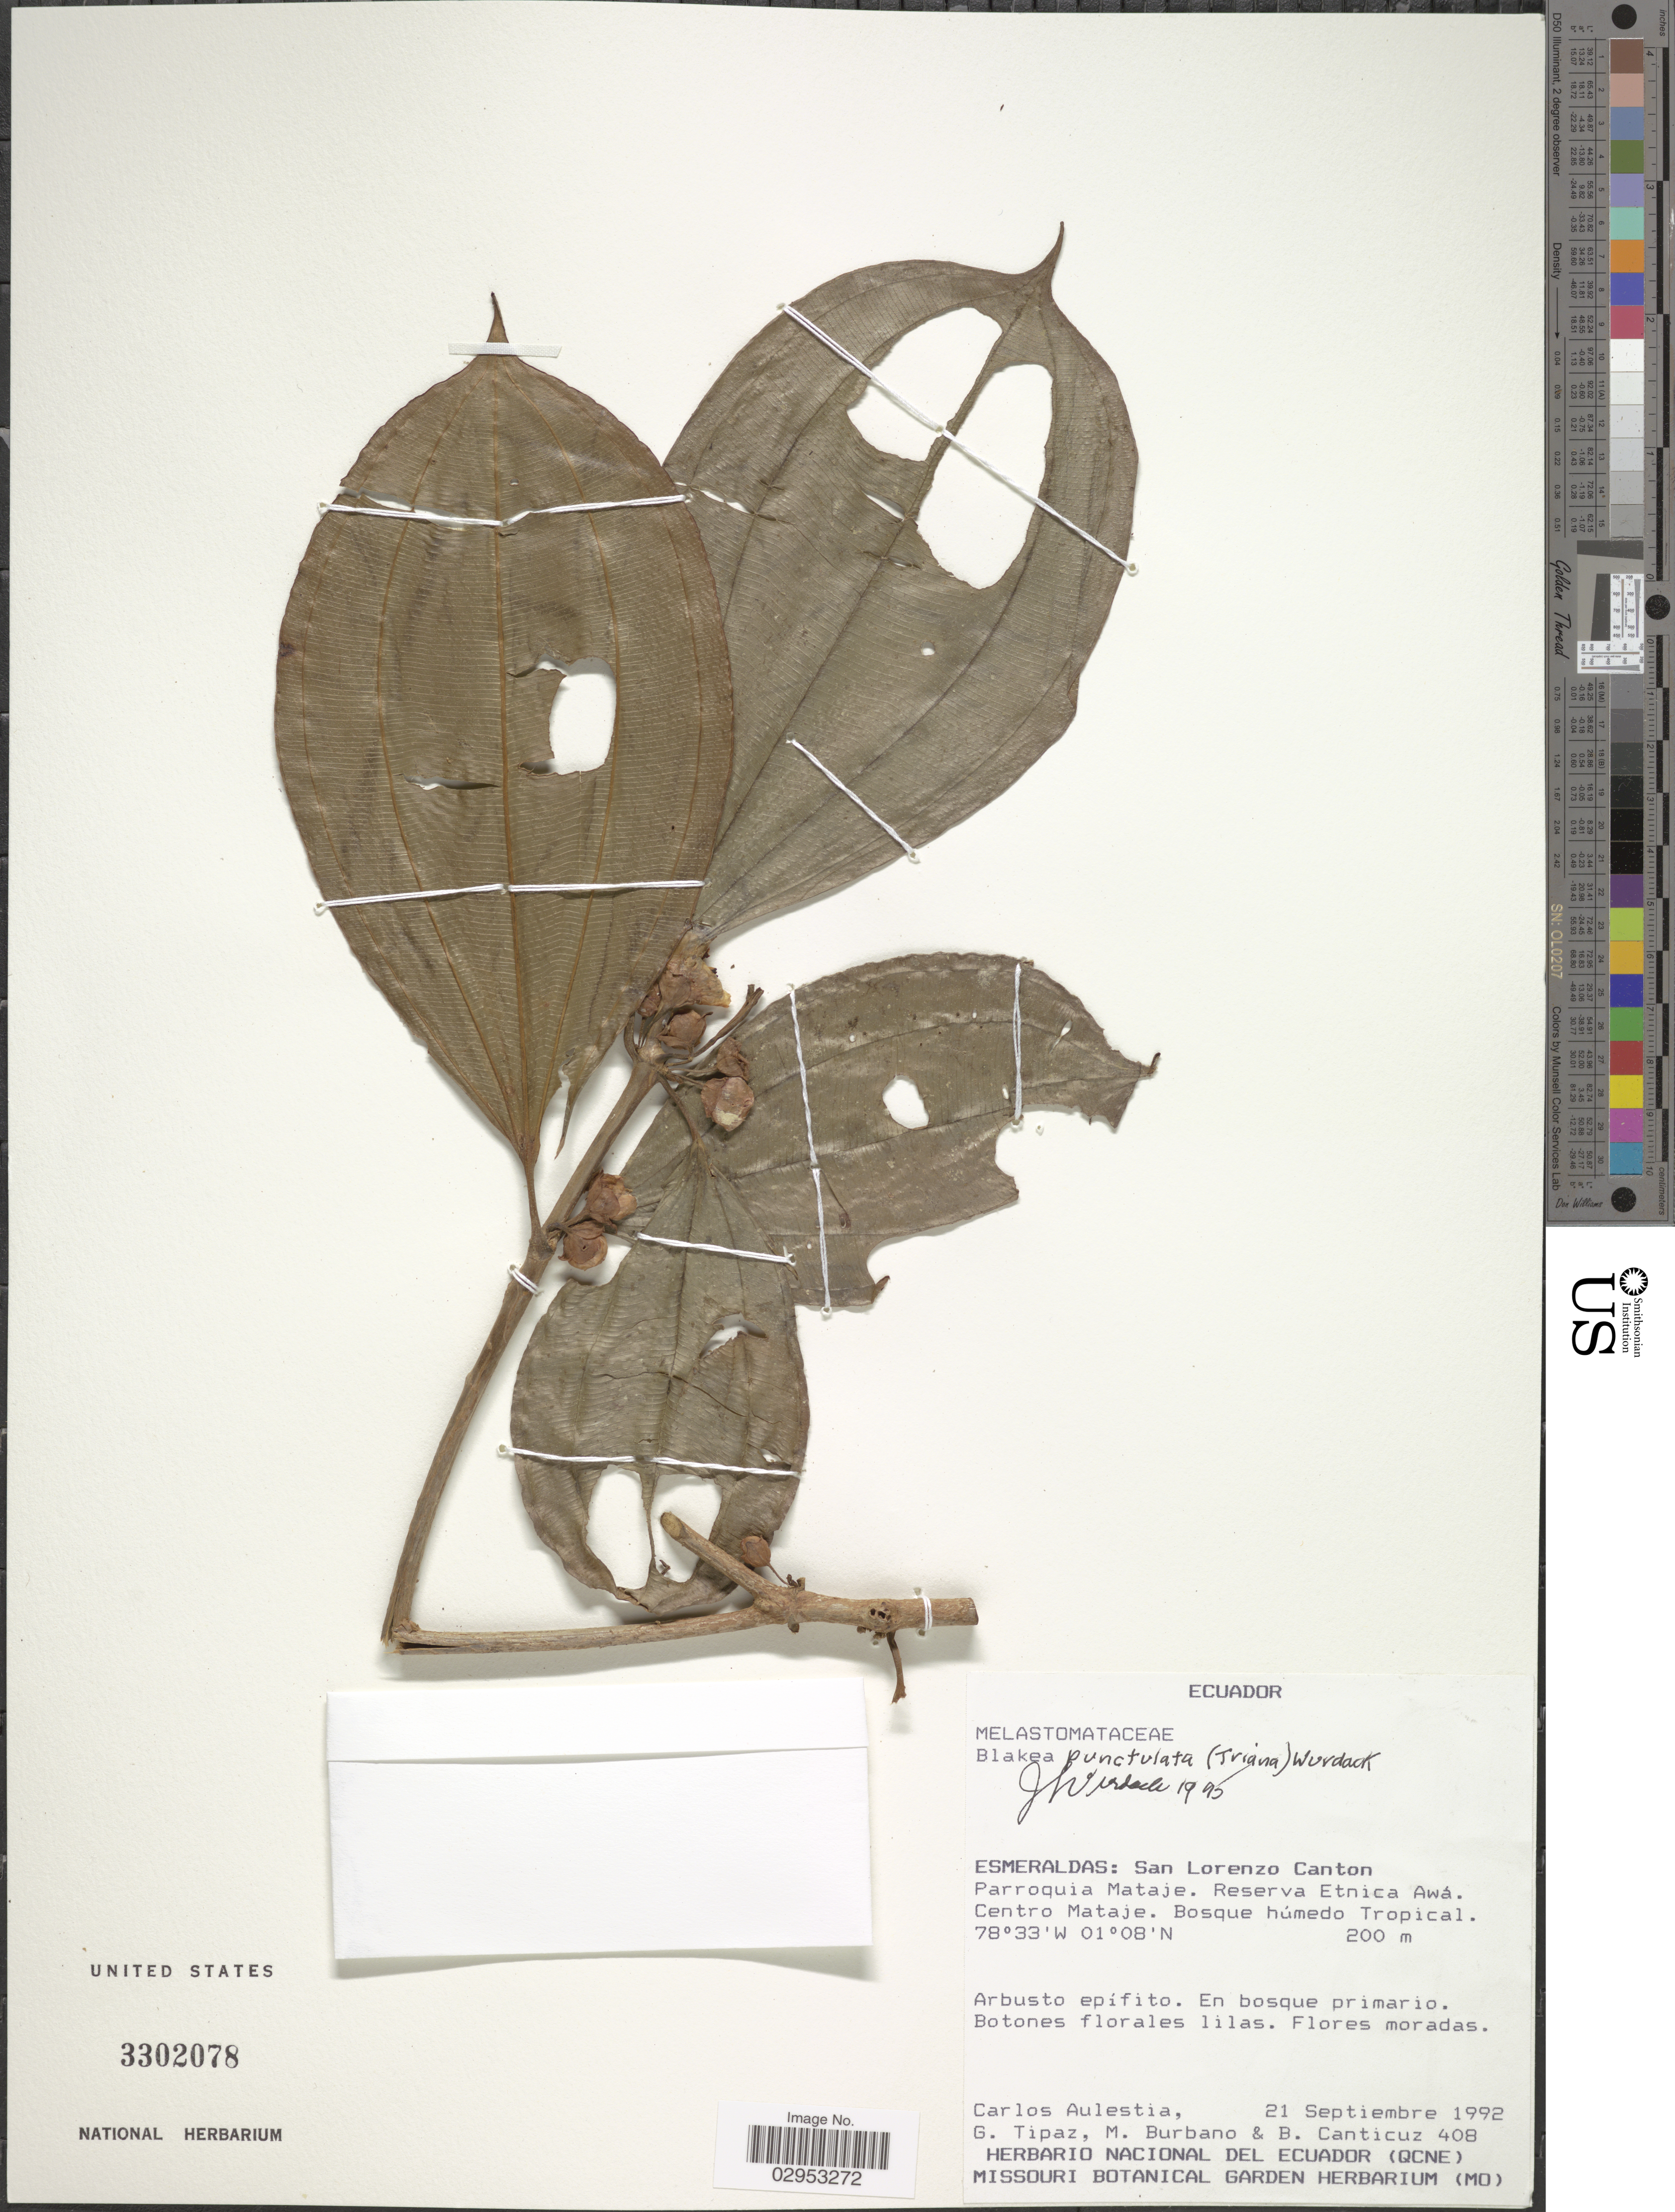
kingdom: Plantae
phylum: Tracheophyta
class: Magnoliopsida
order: Myrtales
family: Melastomataceae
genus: Blakea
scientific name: Blakea punctulata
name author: (Triana) Wurdack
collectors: C. Aulestia, G. Tipaz, M. Burbano & B. Canticuz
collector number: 408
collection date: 1992-09-21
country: Ecuador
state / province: Esmeraldas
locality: San Lorenzo Canton. Parroquia Mataje. Reserva Etnica Awá. Centro Mataje.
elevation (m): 200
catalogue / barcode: US 3302078